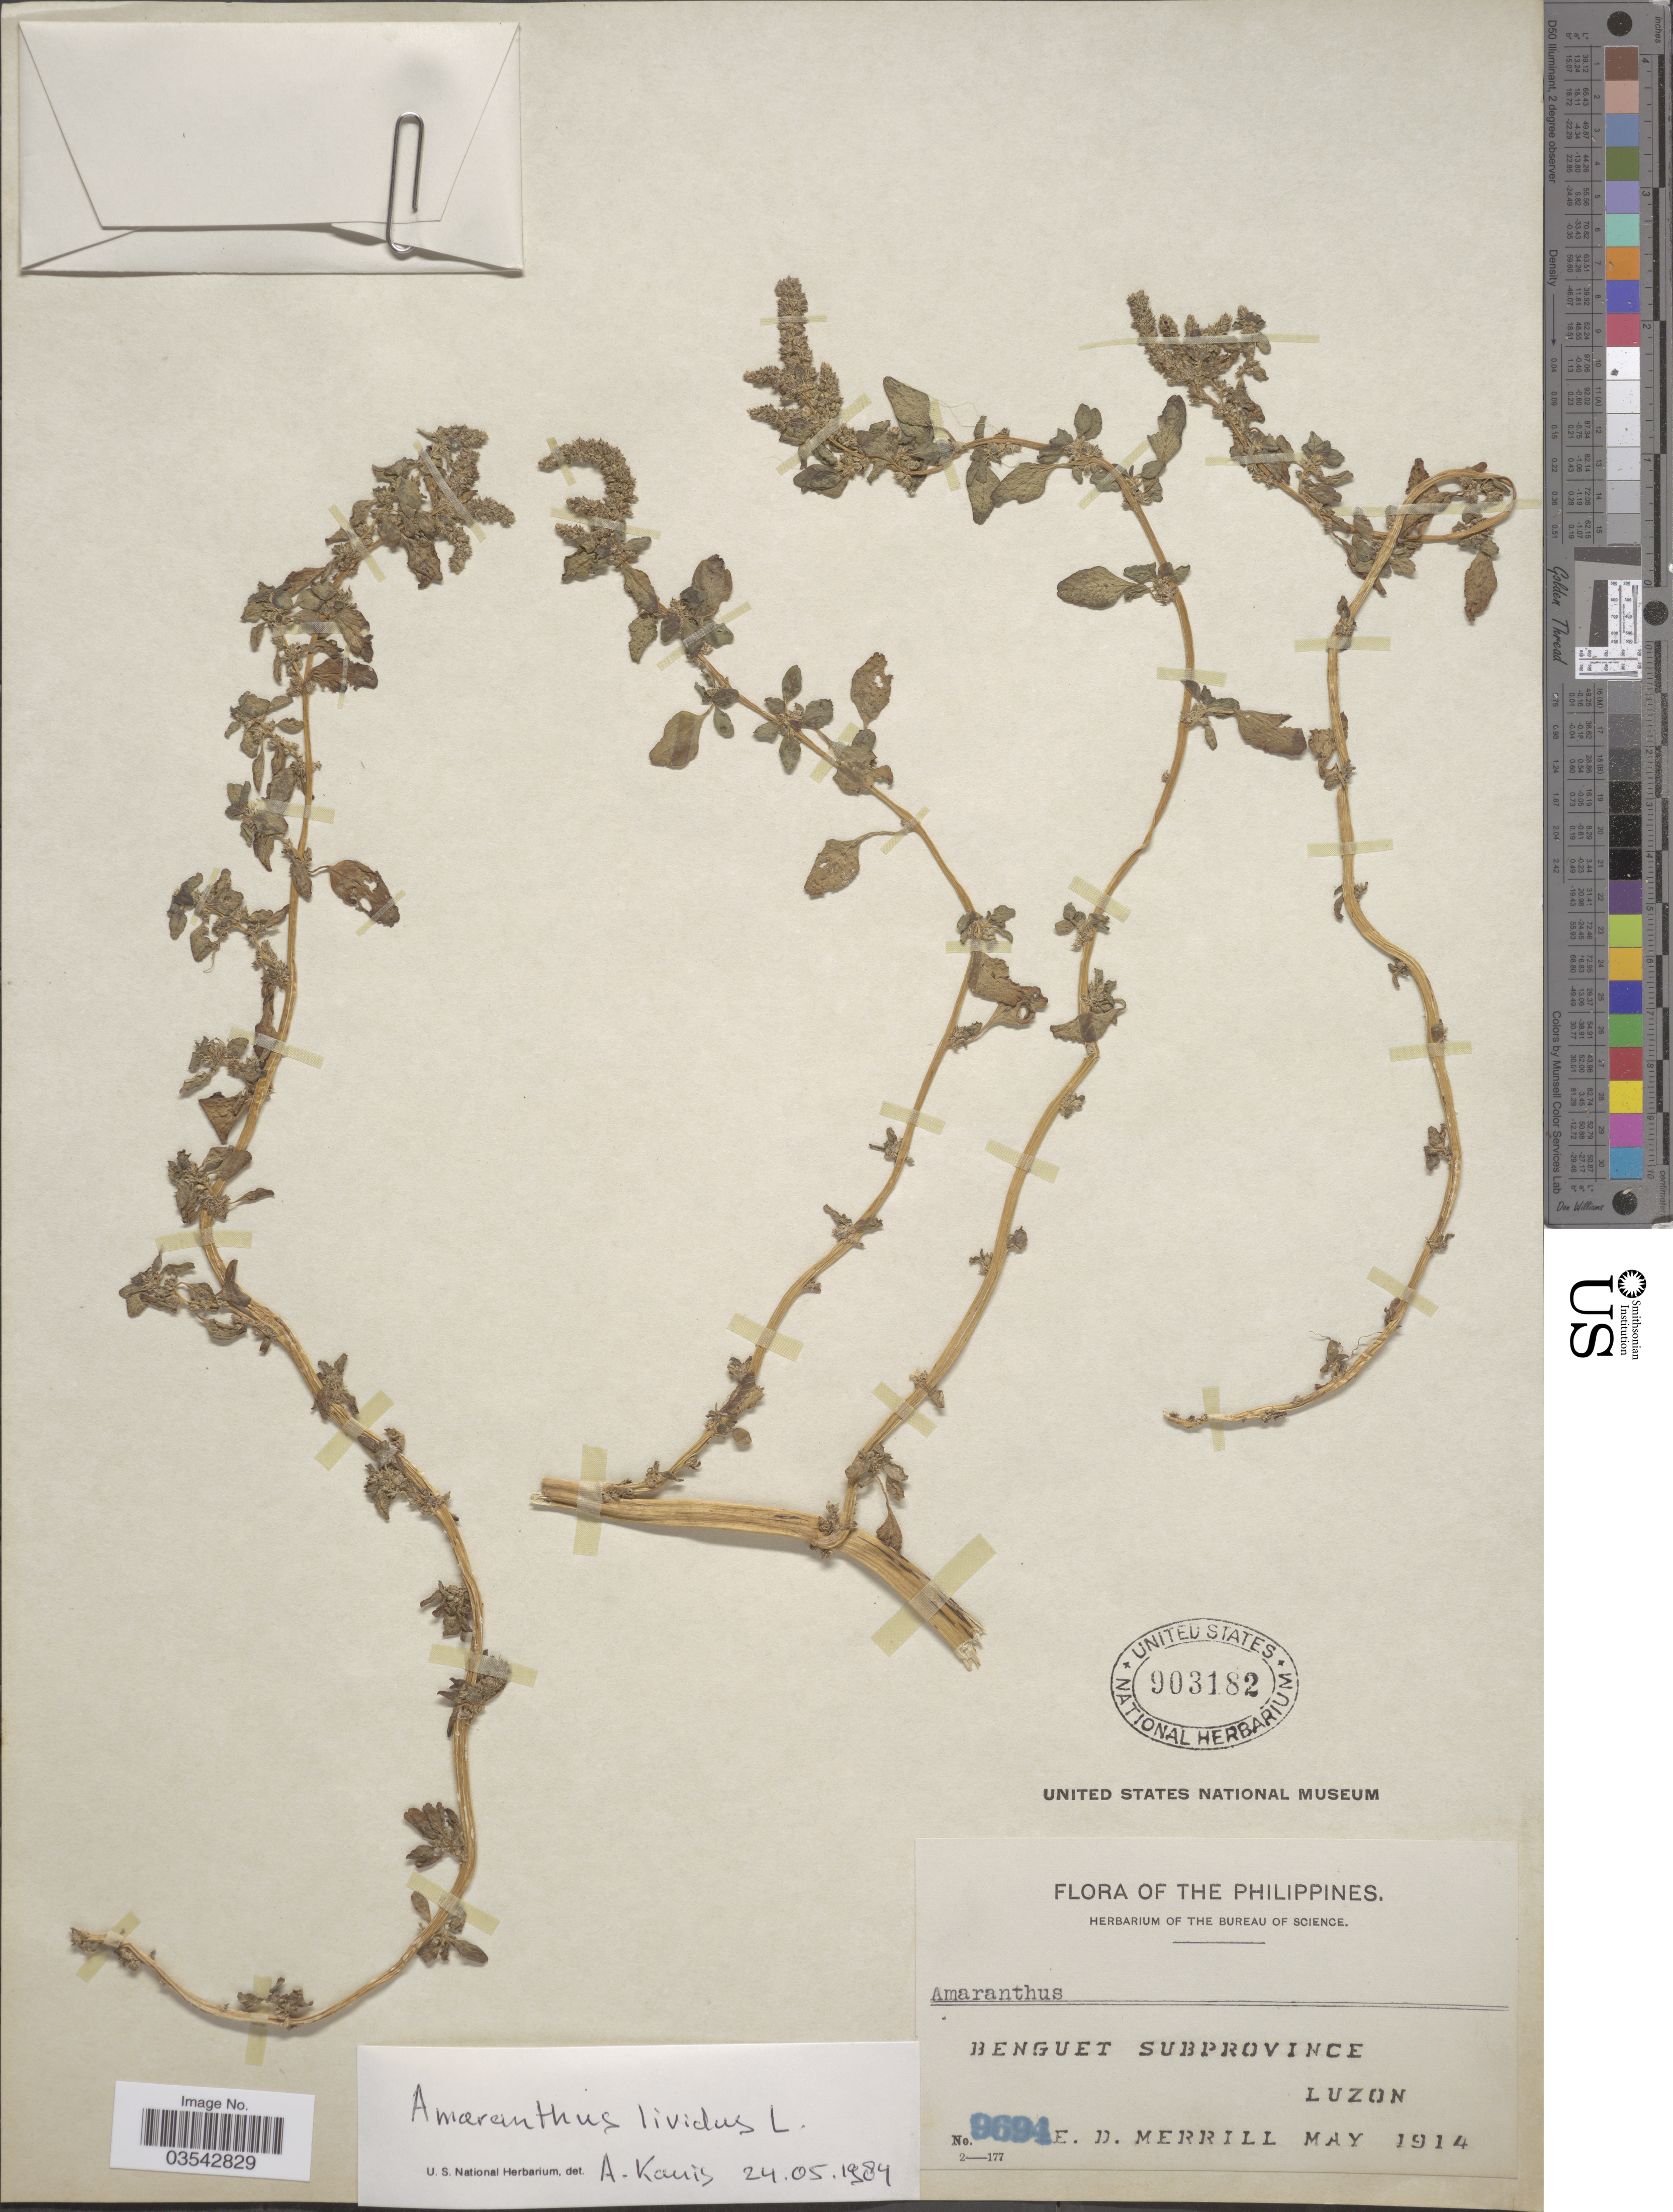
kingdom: Plantae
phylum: Tracheophyta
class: Magnoliopsida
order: Caryophyllales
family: Amaranthaceae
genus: Amaranthus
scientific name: Amaranthus lividus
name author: L.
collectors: E. D. Merrill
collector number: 9694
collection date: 1914-05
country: Philippines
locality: Benguet Subprovince. Luzon.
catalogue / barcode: US 903182